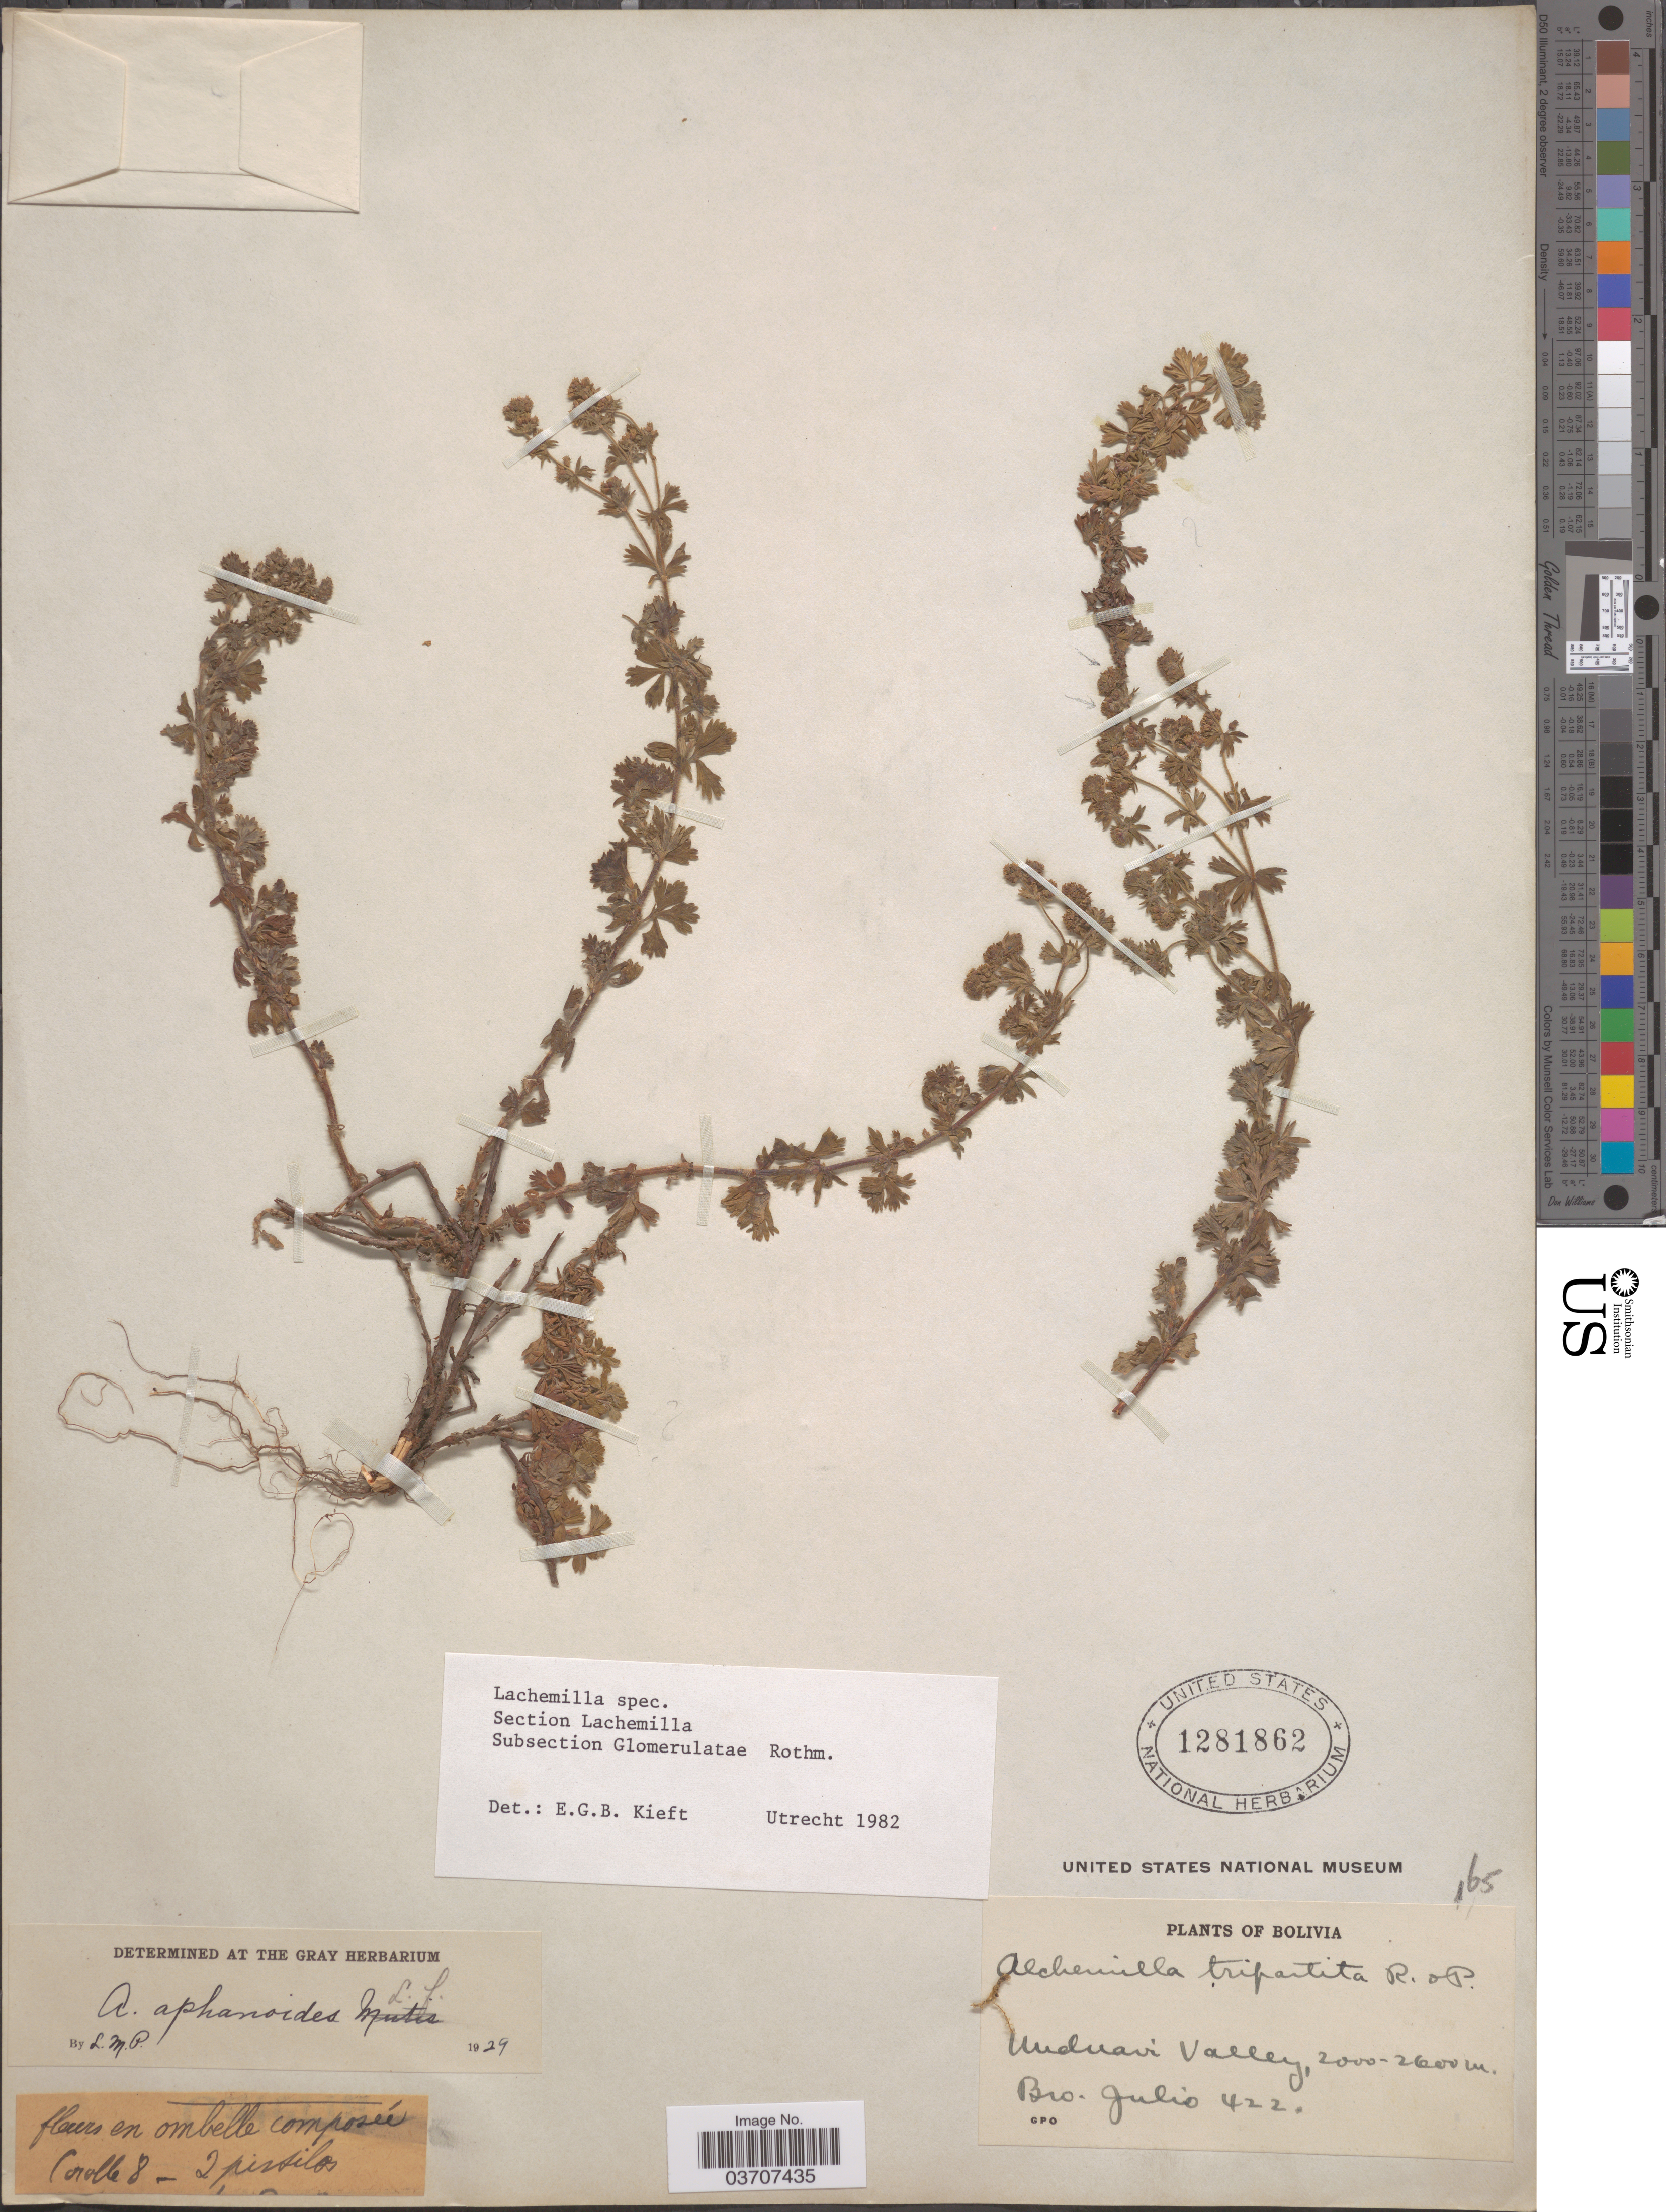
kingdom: Plantae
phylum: Tracheophyta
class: Magnoliopsida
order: Rosales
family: Rosaceae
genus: Lachemilla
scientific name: Lachemilla sp.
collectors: Bro. Julio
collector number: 422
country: Bolivia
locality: Unduavi Valley.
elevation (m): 2000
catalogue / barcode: US 1281862